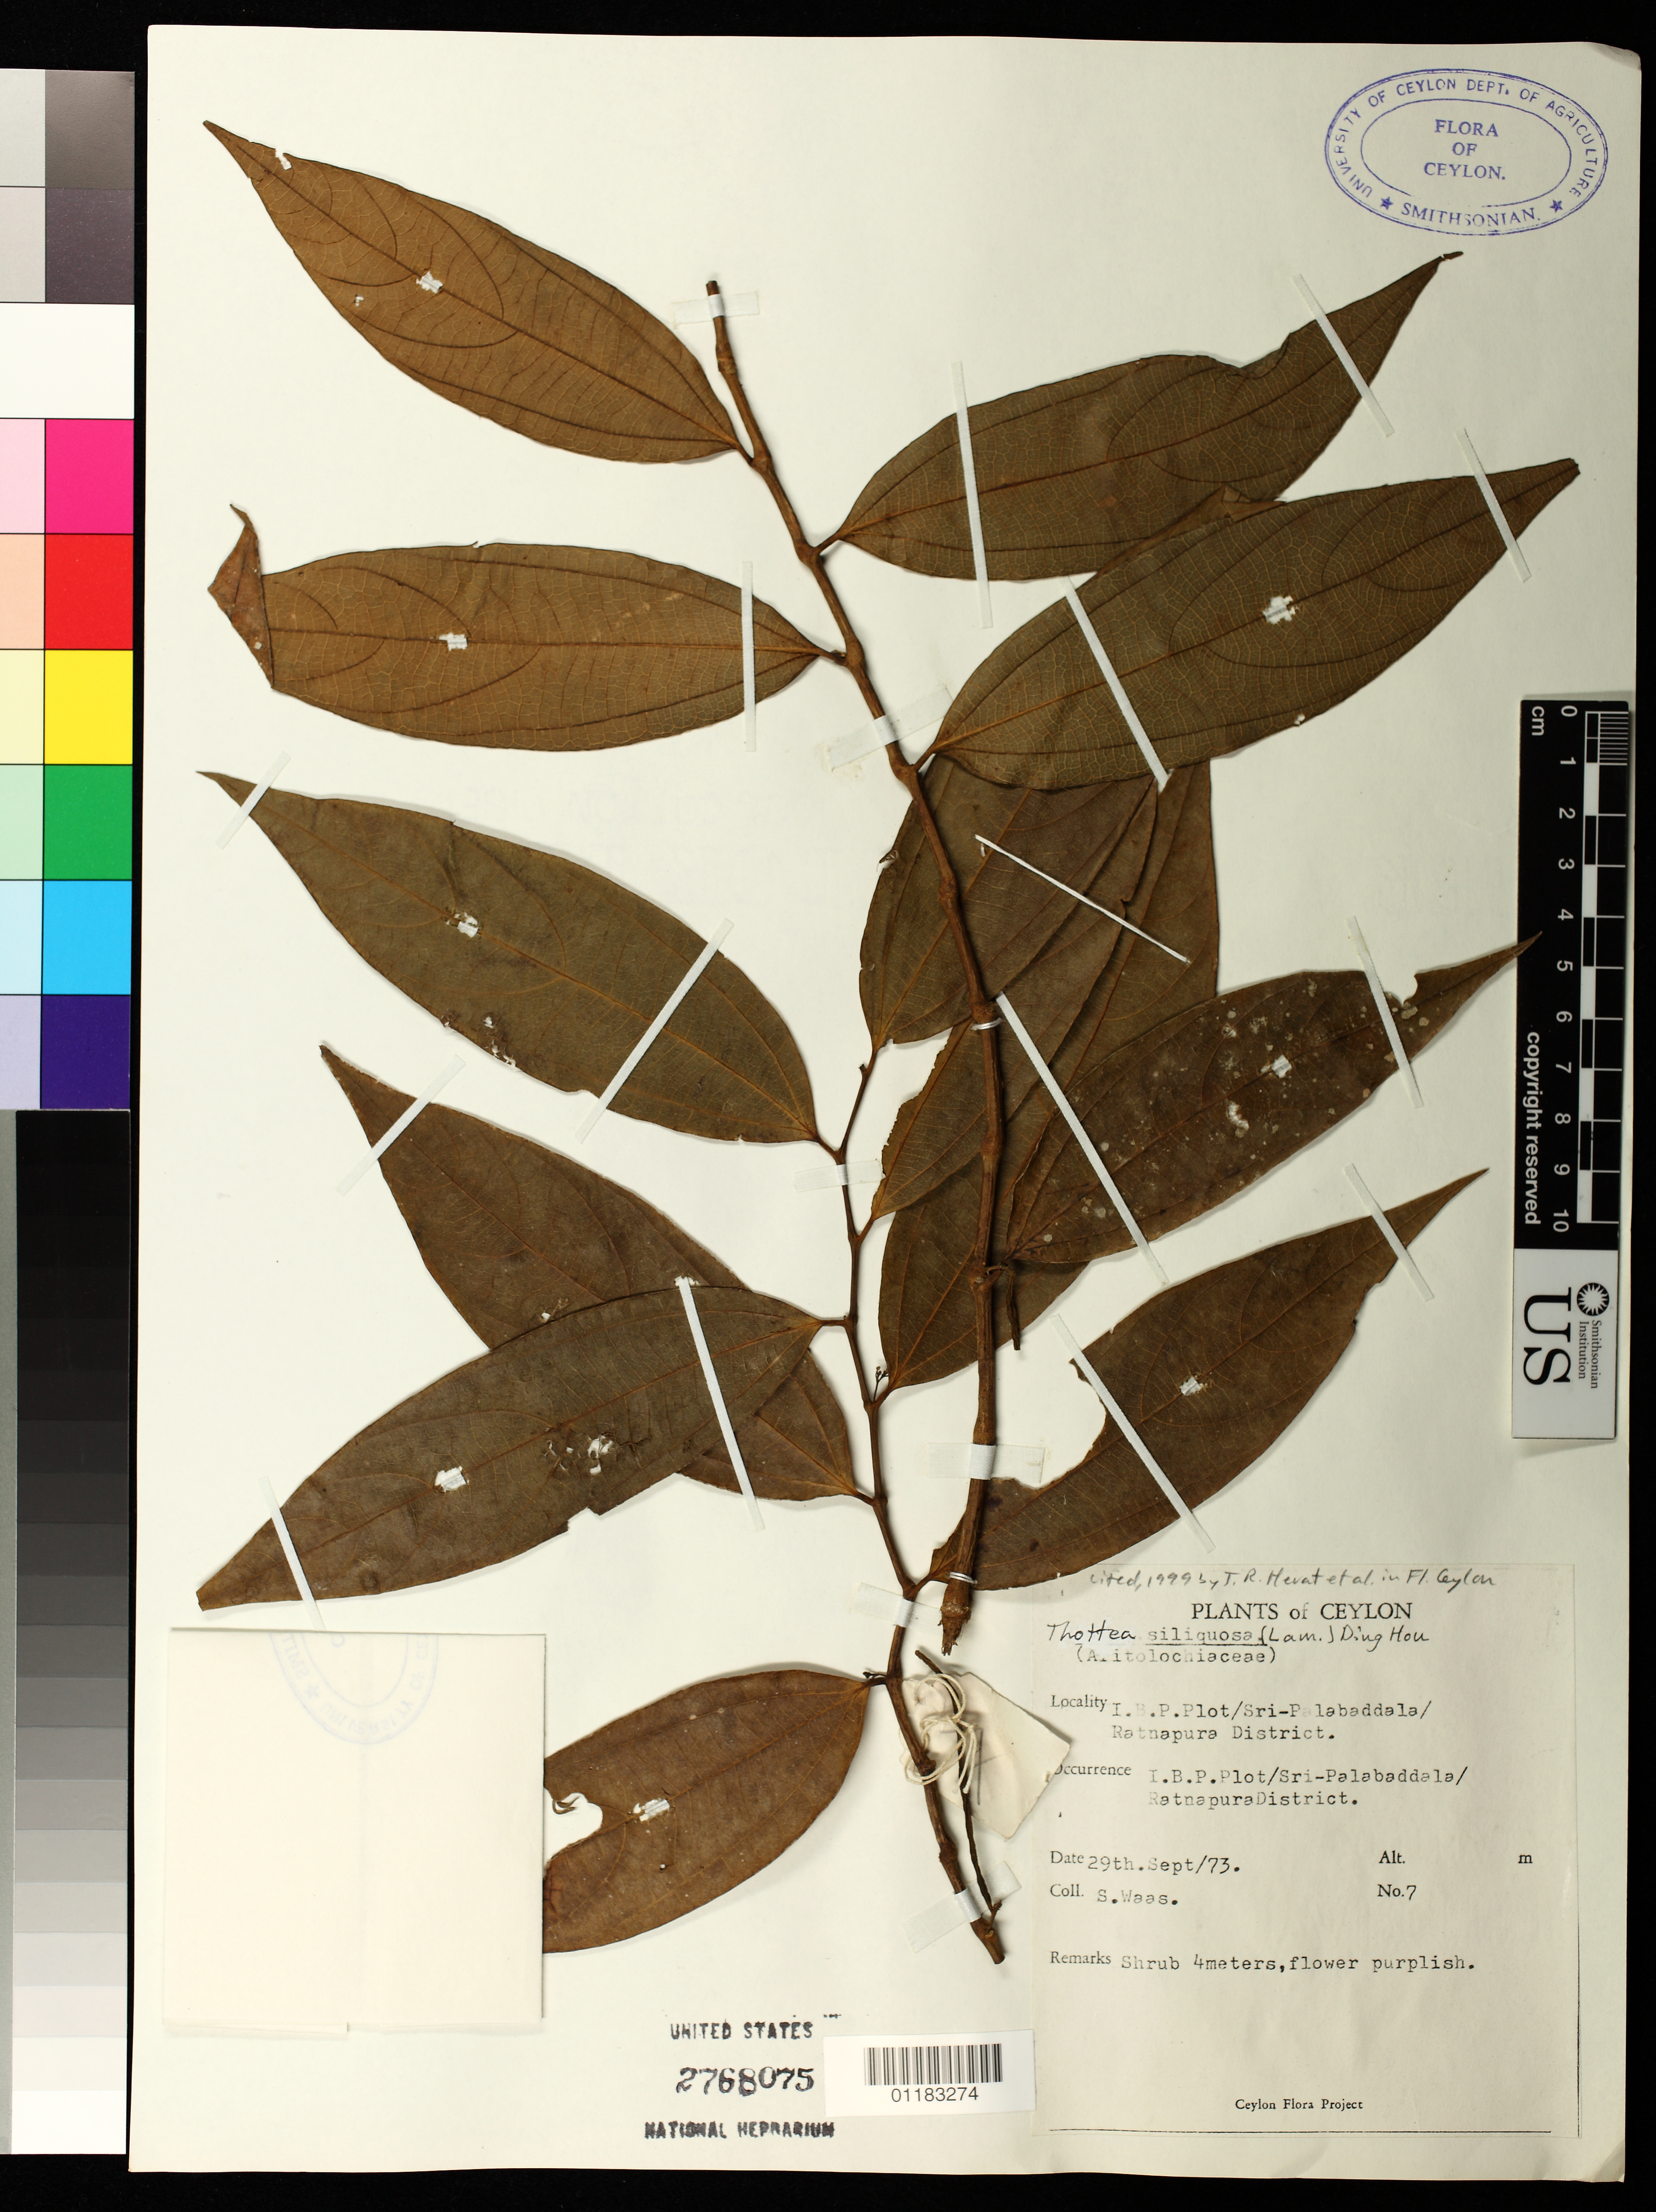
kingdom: Plantae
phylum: Tracheophyta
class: Magnoliopsida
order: Piperales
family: Aristolochiaceae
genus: Thottea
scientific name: Thottea siliquosa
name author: (Lam.) Ding Hou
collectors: S. Waas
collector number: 7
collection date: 1973-09-29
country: Sri Lanka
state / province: Sabaragamuwa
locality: I.B.P. Plot, Sri-Palabaddala, Ratnapura District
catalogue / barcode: US 2768075